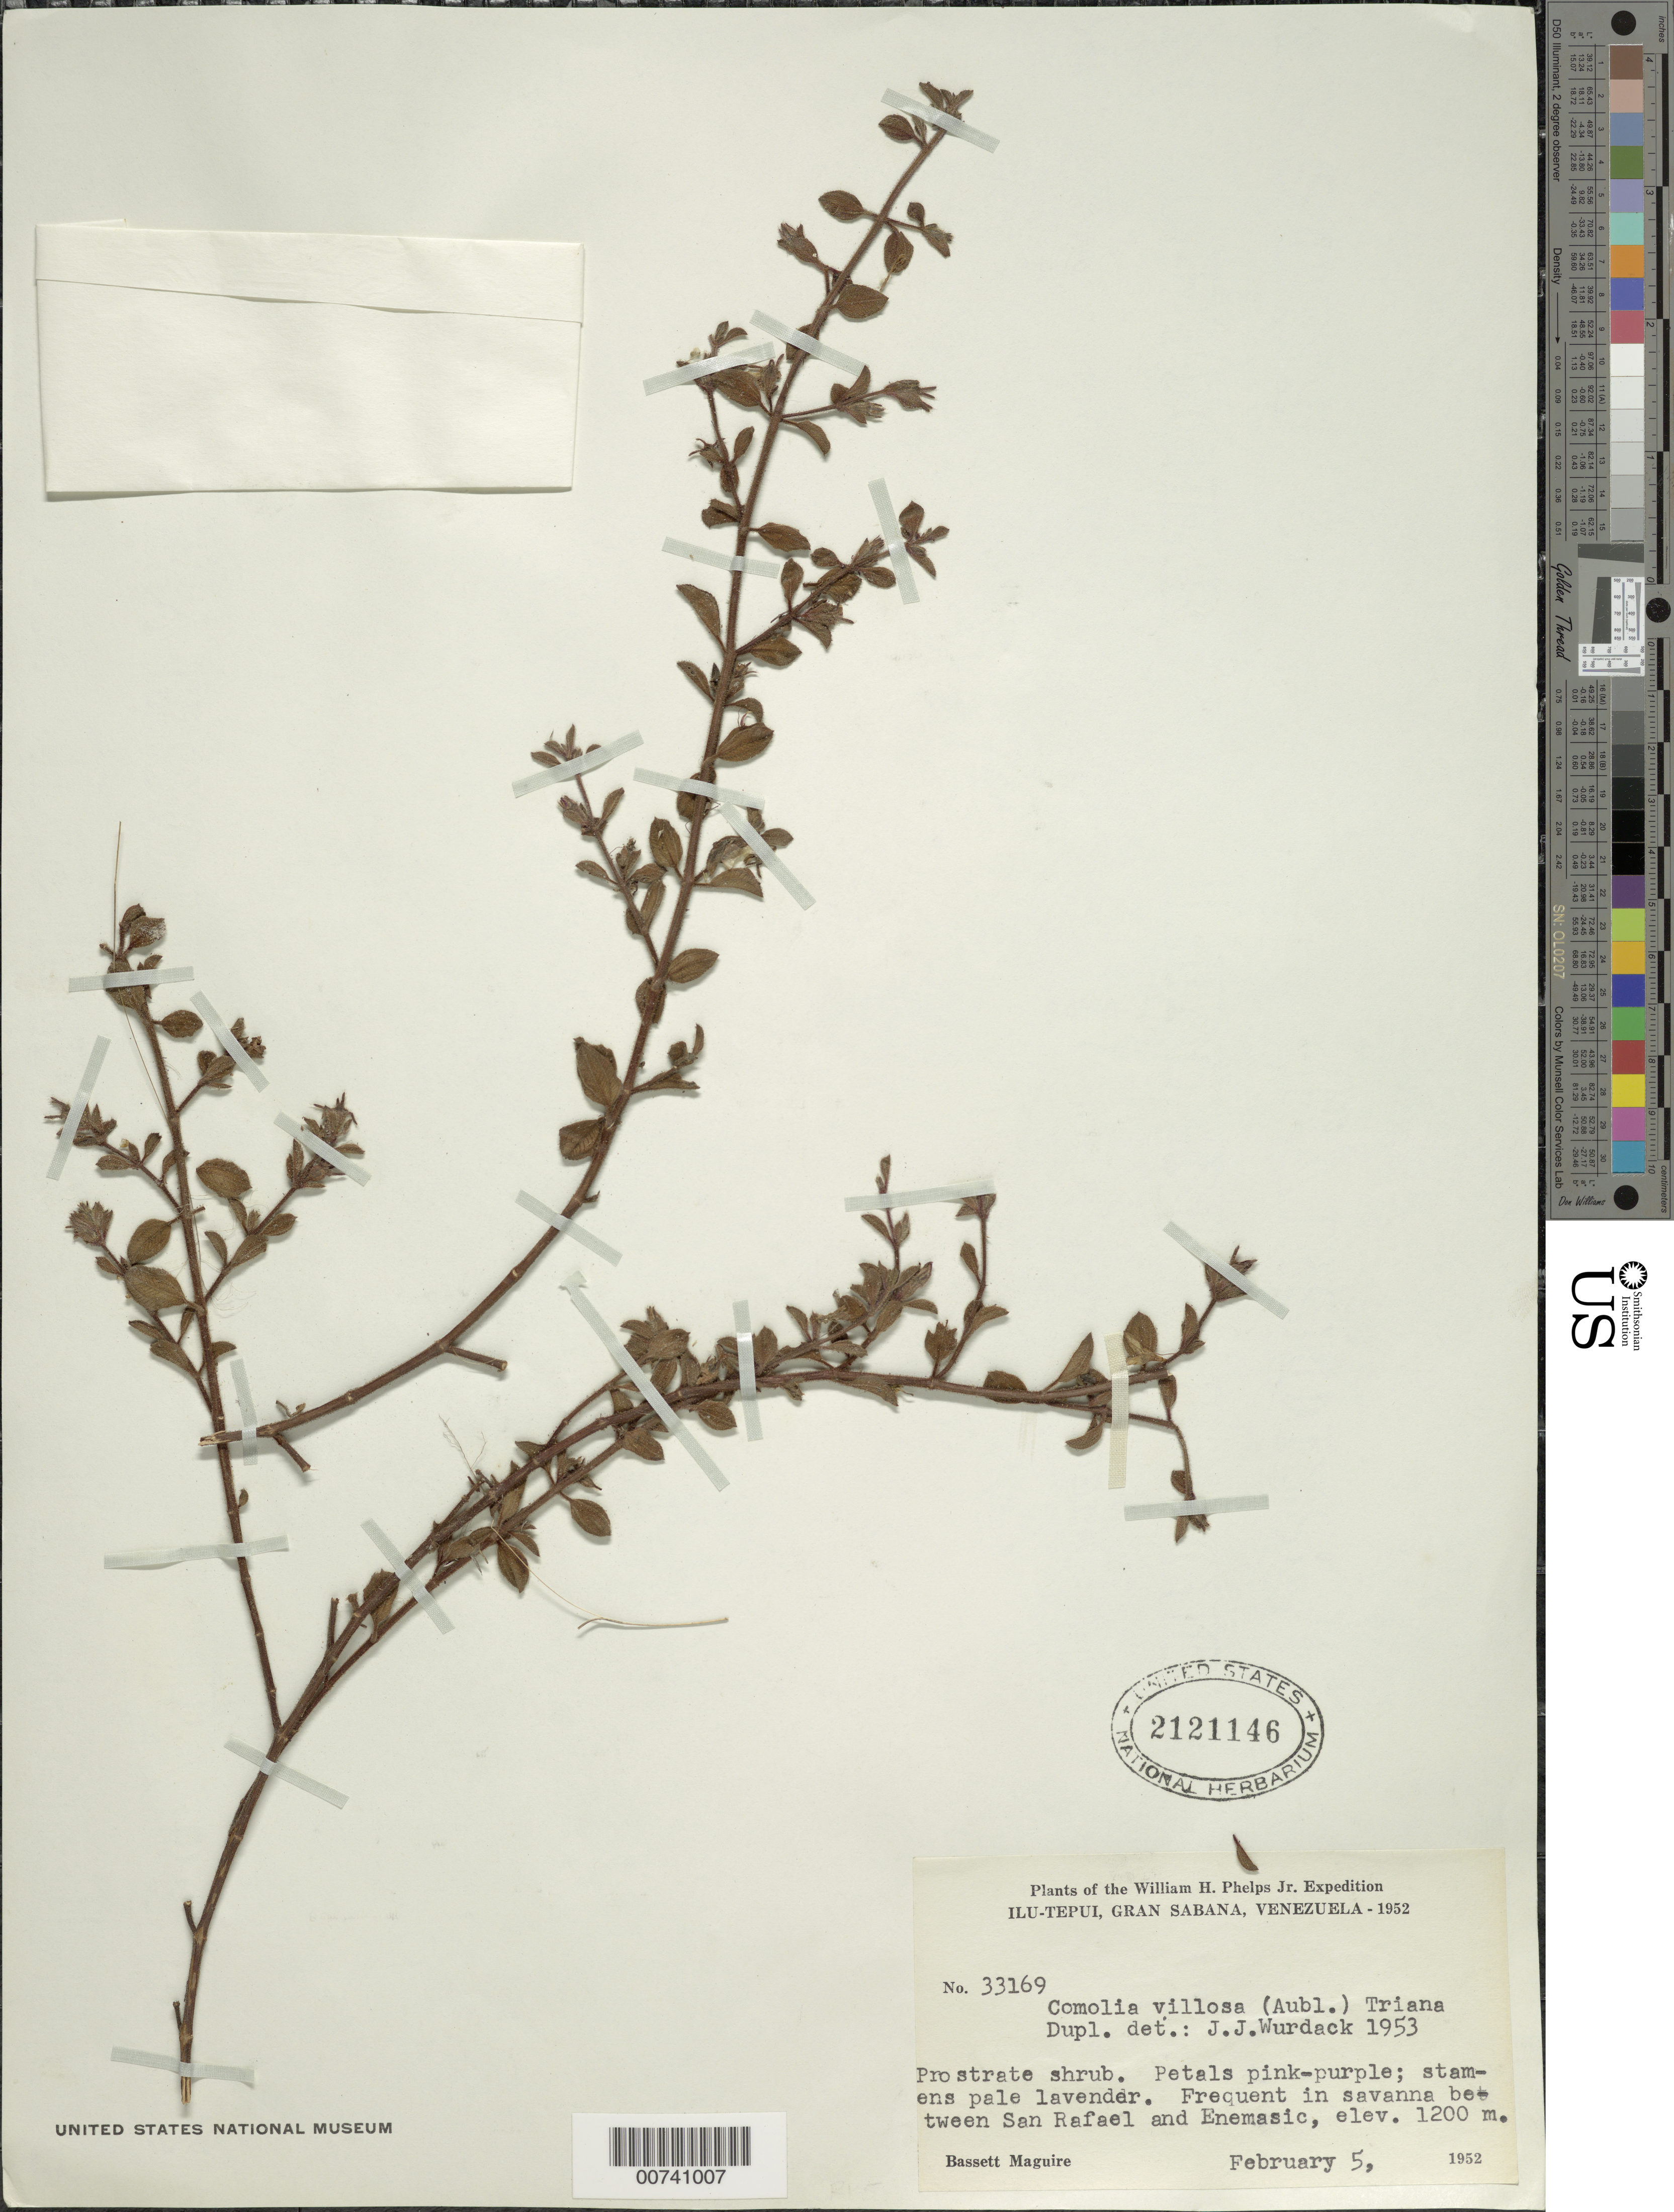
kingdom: Plantae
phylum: Tracheophyta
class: Magnoliopsida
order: Myrtales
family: Melastomataceae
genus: Comolia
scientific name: Comolia microphylla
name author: Benth.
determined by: Nunes da Silva, Diego, (RB), Jardim Botanico do Rio de Janeiro - Herbario (BRAZIL)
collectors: B. Maguire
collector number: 33169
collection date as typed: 5-Feb-52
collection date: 1952-02-05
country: Venezuela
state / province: Bolívar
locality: Gran Sabana, Ilu-tepuí, between San Rafael and Enemasic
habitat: Savanna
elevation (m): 1200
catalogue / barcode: US 2121146